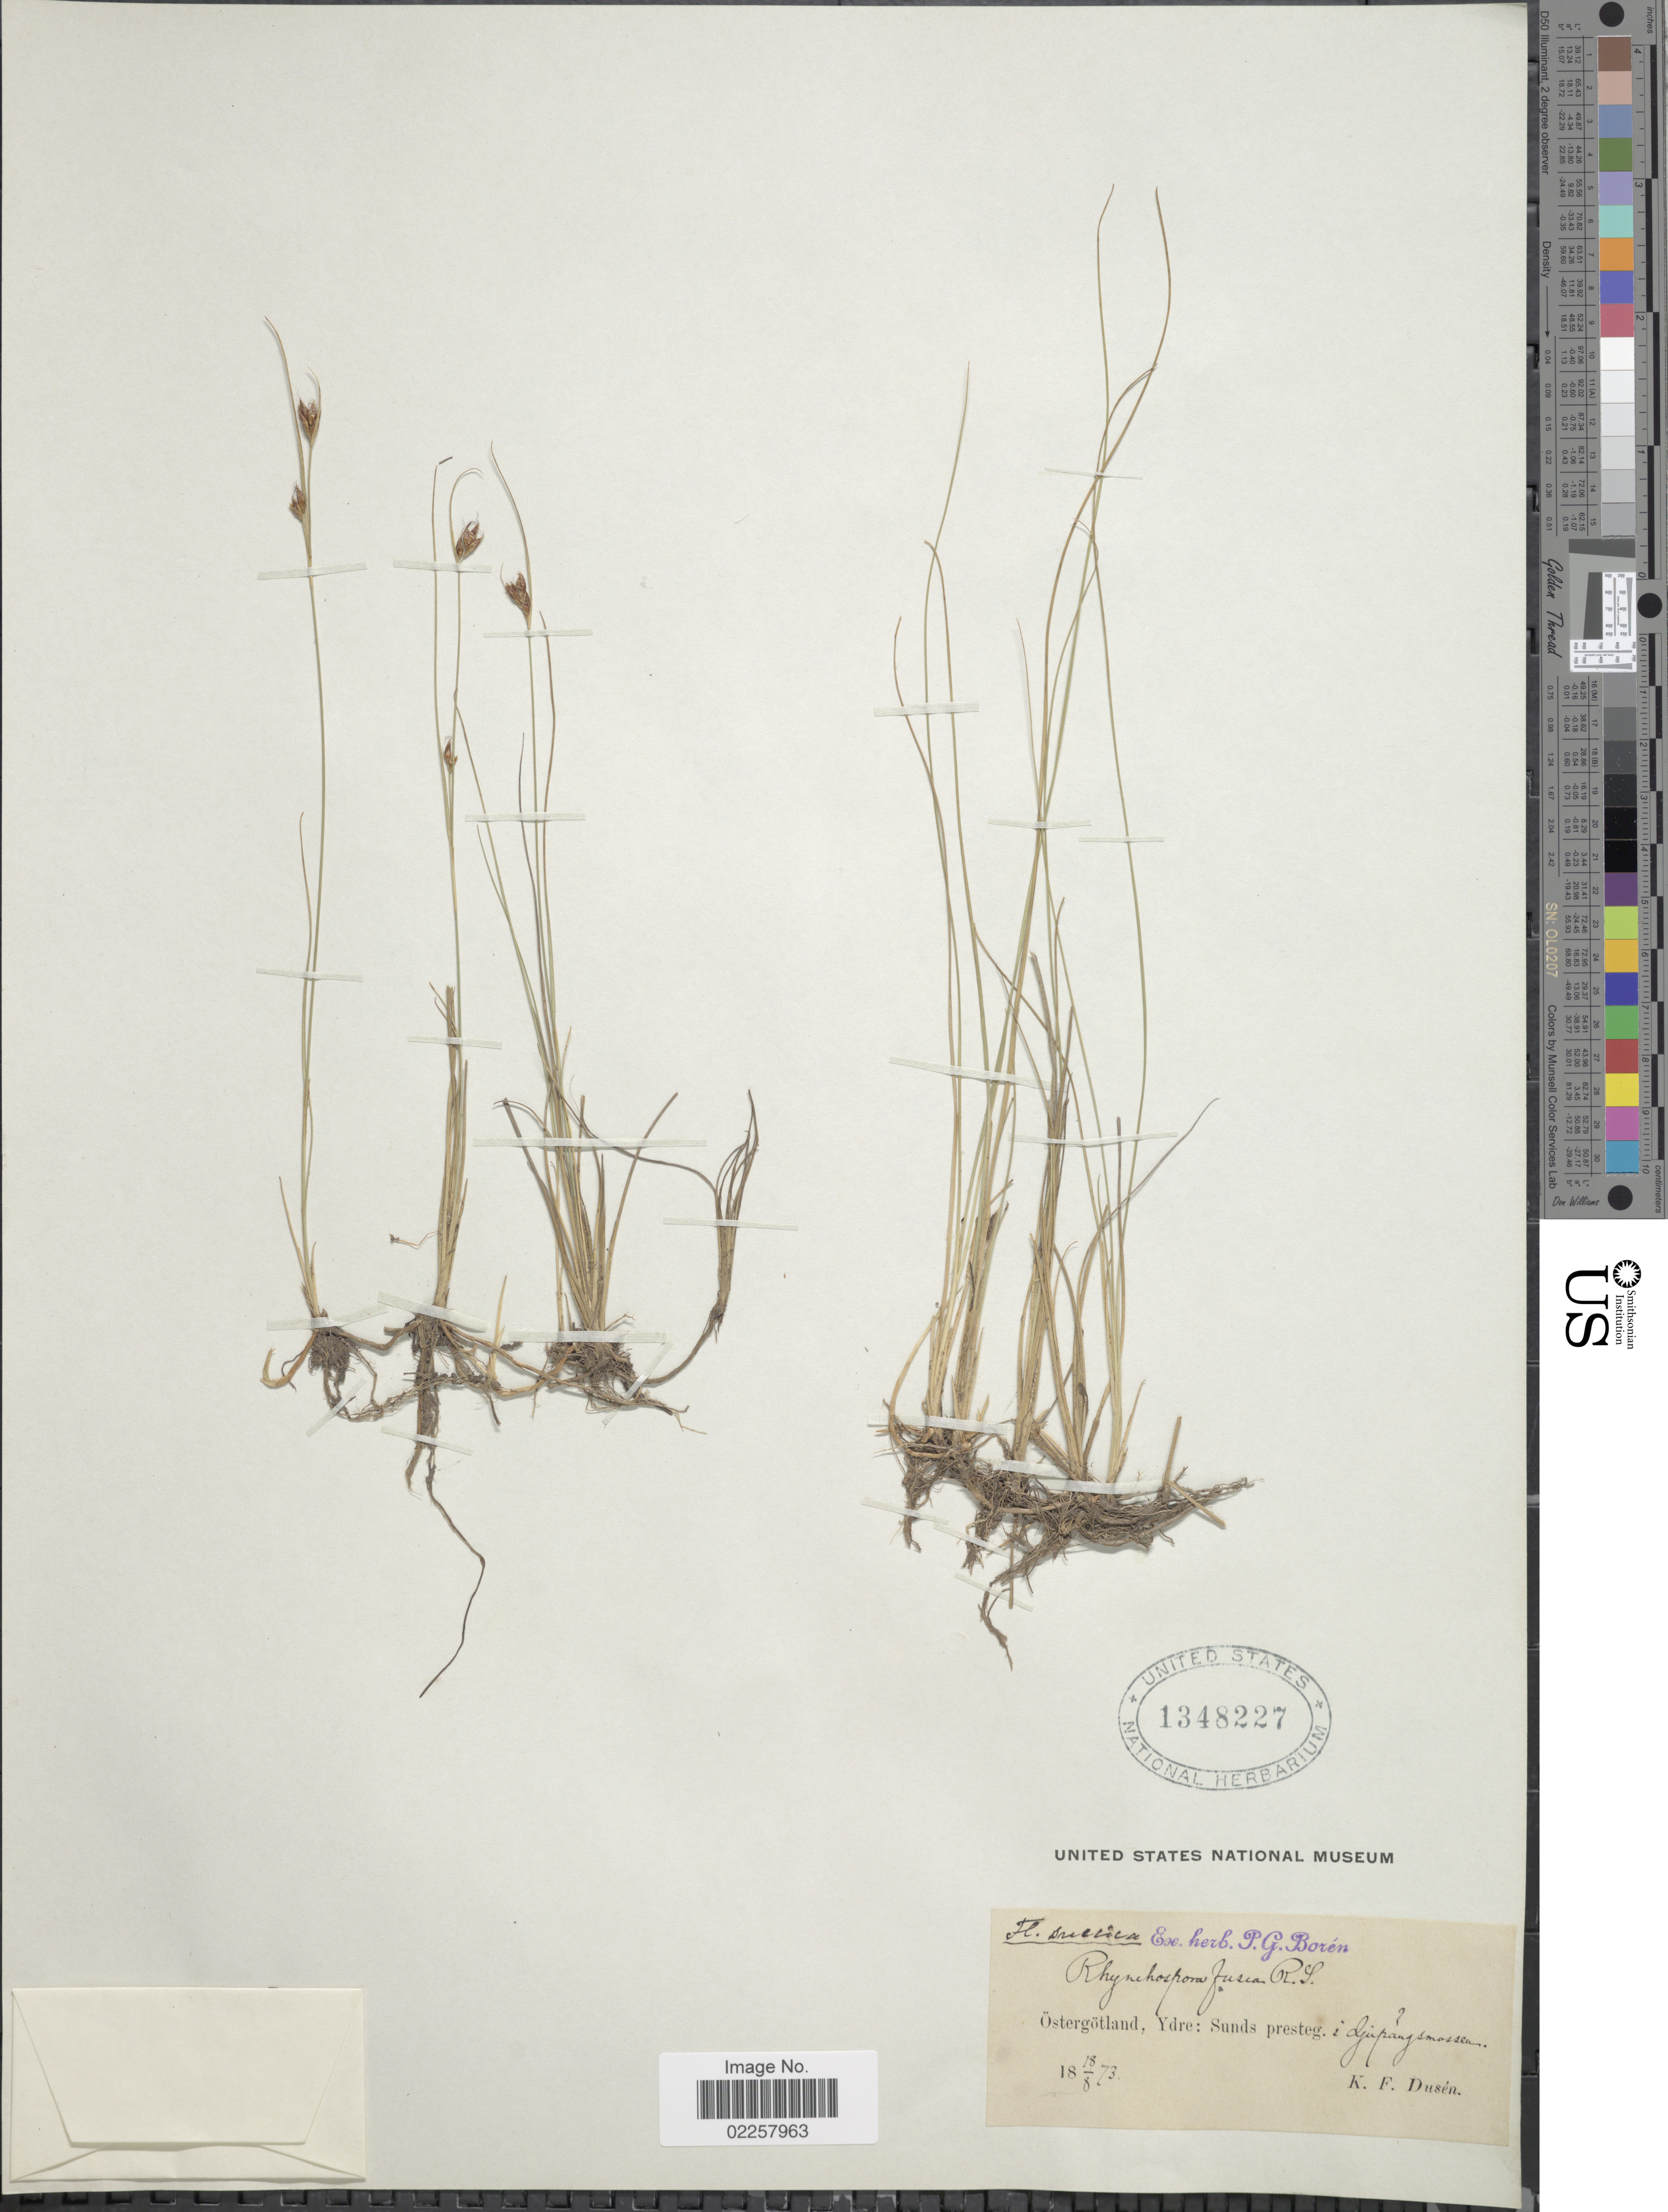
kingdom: Plantae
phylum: Tracheophyta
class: Liliopsida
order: Poales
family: Cyperaceae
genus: Rhynchospora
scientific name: Rhynchospora fusca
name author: (L.) W.T. Aiton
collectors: K. Dusén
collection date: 1873-08-18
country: Sweden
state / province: Östergötland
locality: Ostergotland, Ydre: Sunds presteg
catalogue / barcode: US 1348227